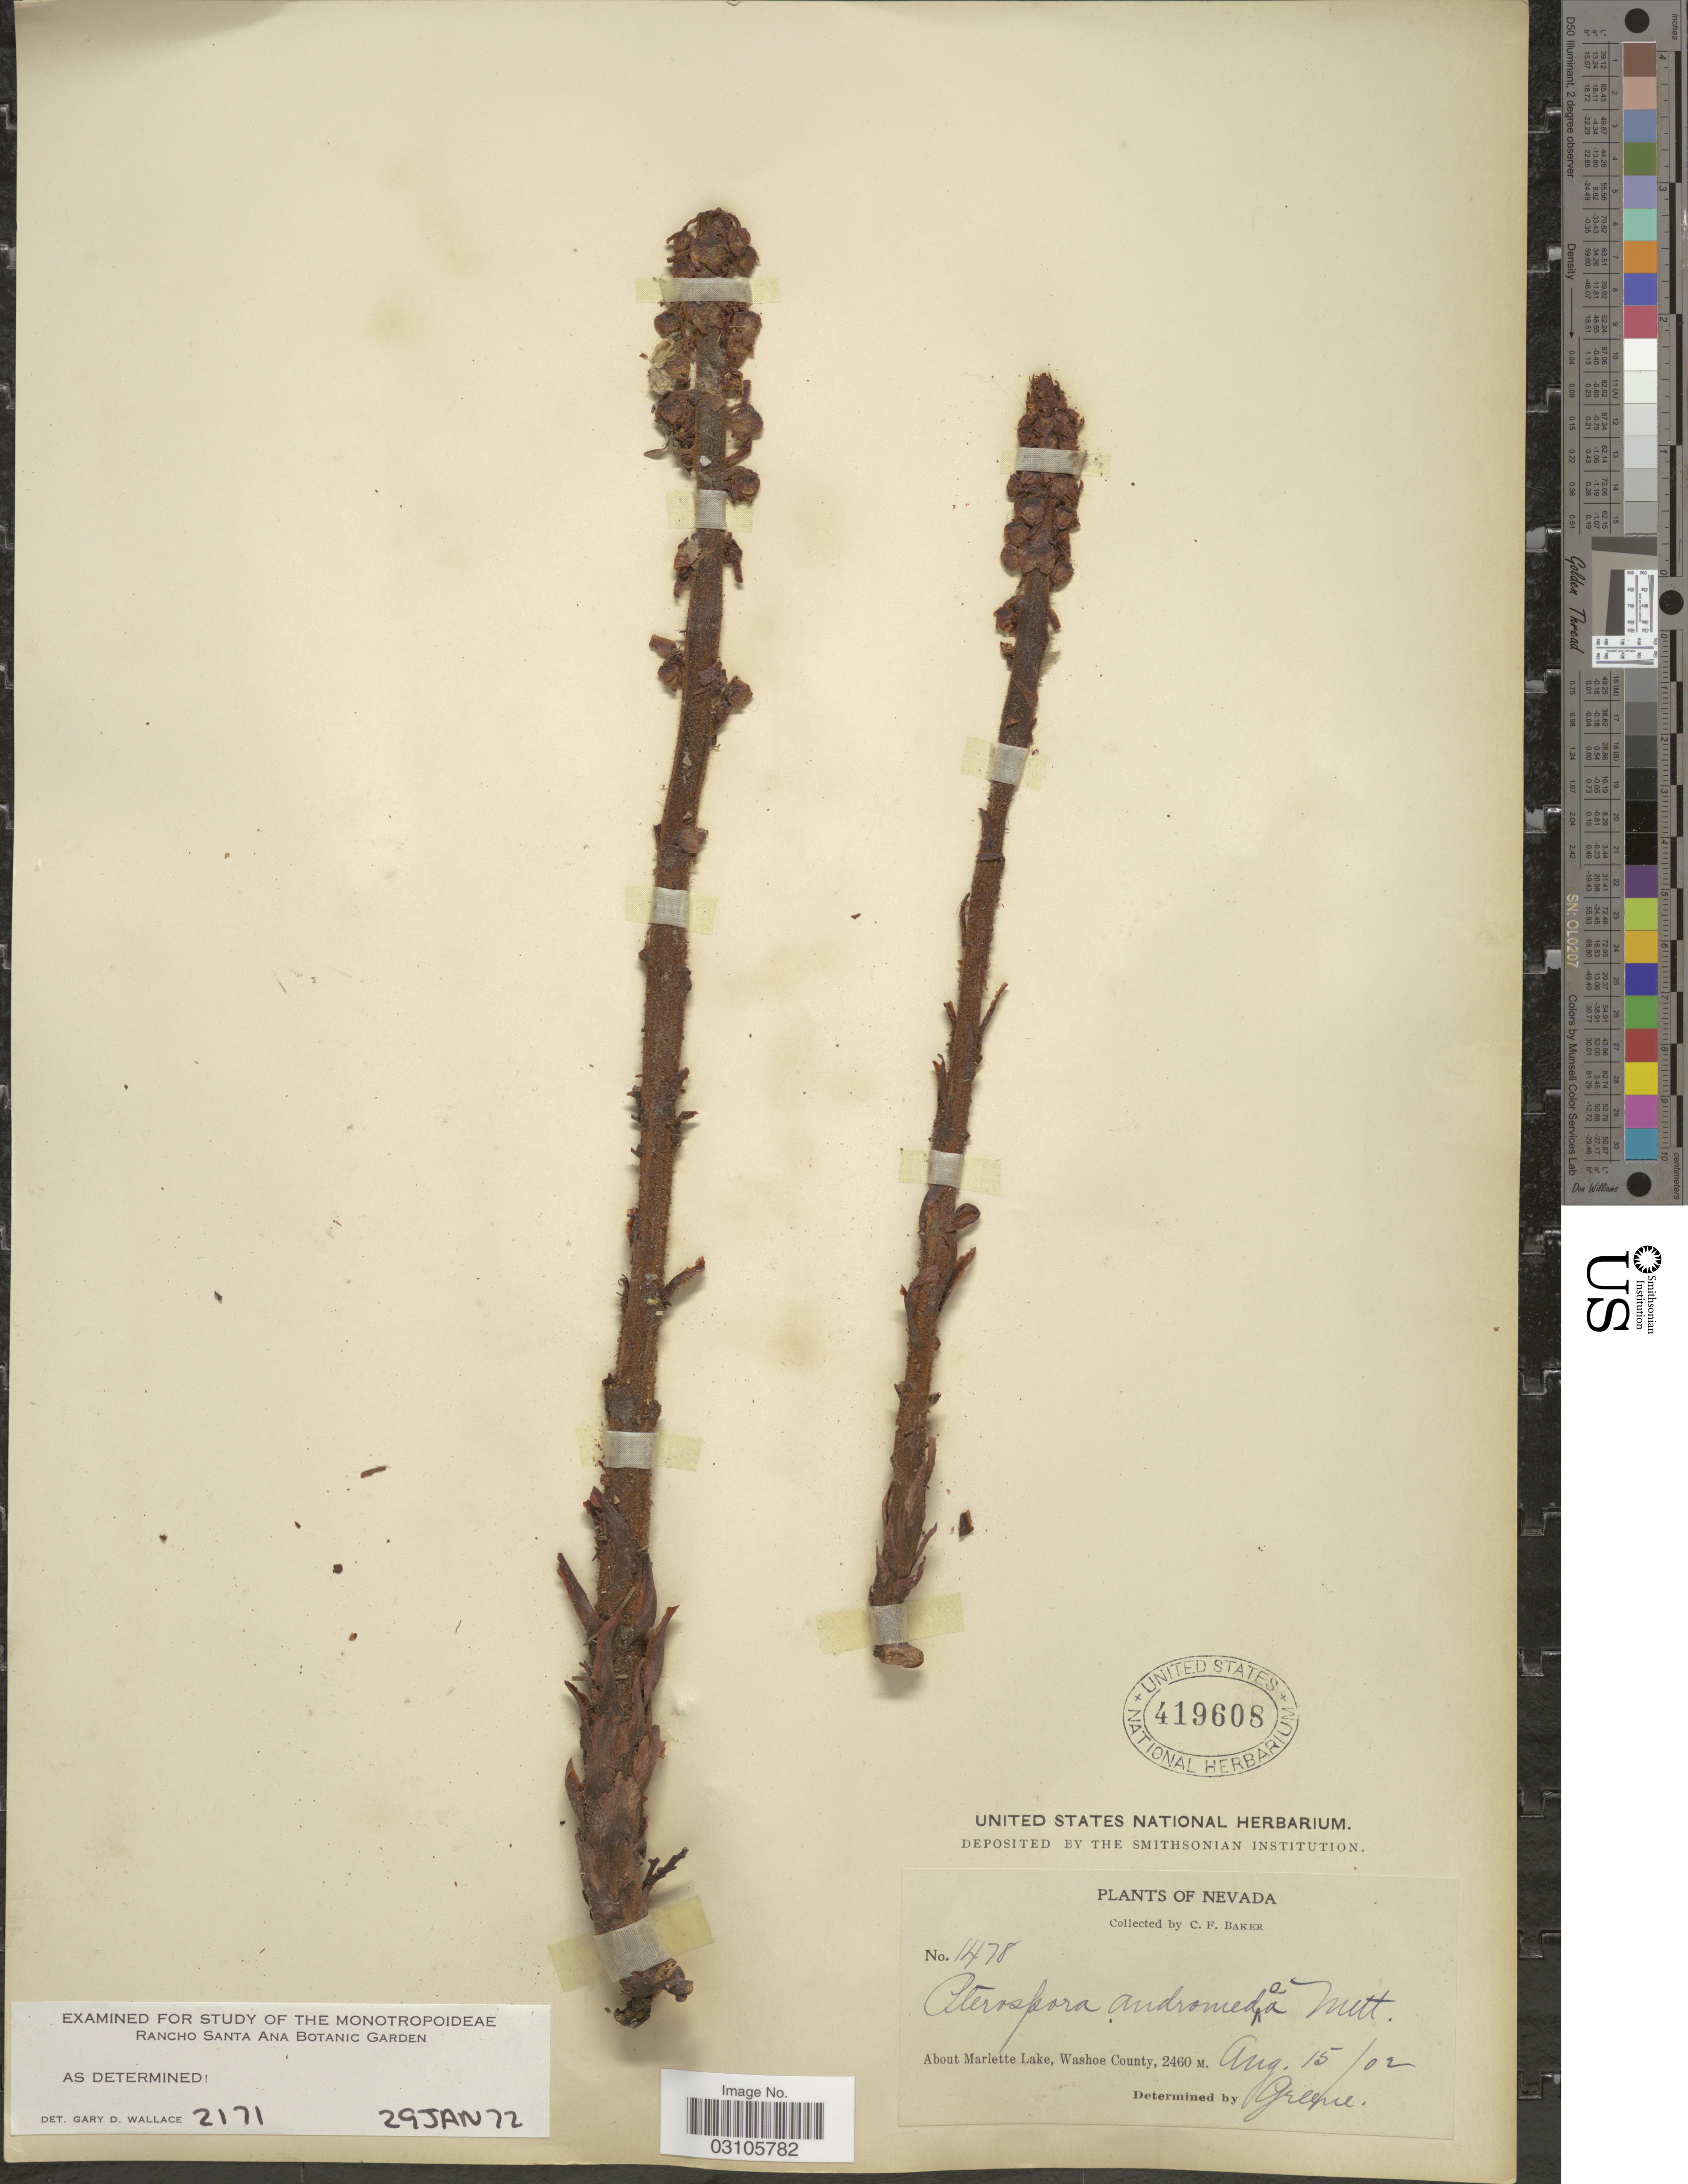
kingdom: Plantae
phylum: Tracheophyta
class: Magnoliopsida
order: Ericales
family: Ericaceae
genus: Pterospora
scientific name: Pterospora andromedea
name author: Nutt.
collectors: C. F. Baker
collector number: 1478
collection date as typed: Transcribed d/m/y: 15/8/2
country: United States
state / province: Nevada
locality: About Marlette Lake, Washoe County.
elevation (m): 2460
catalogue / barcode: US 419608